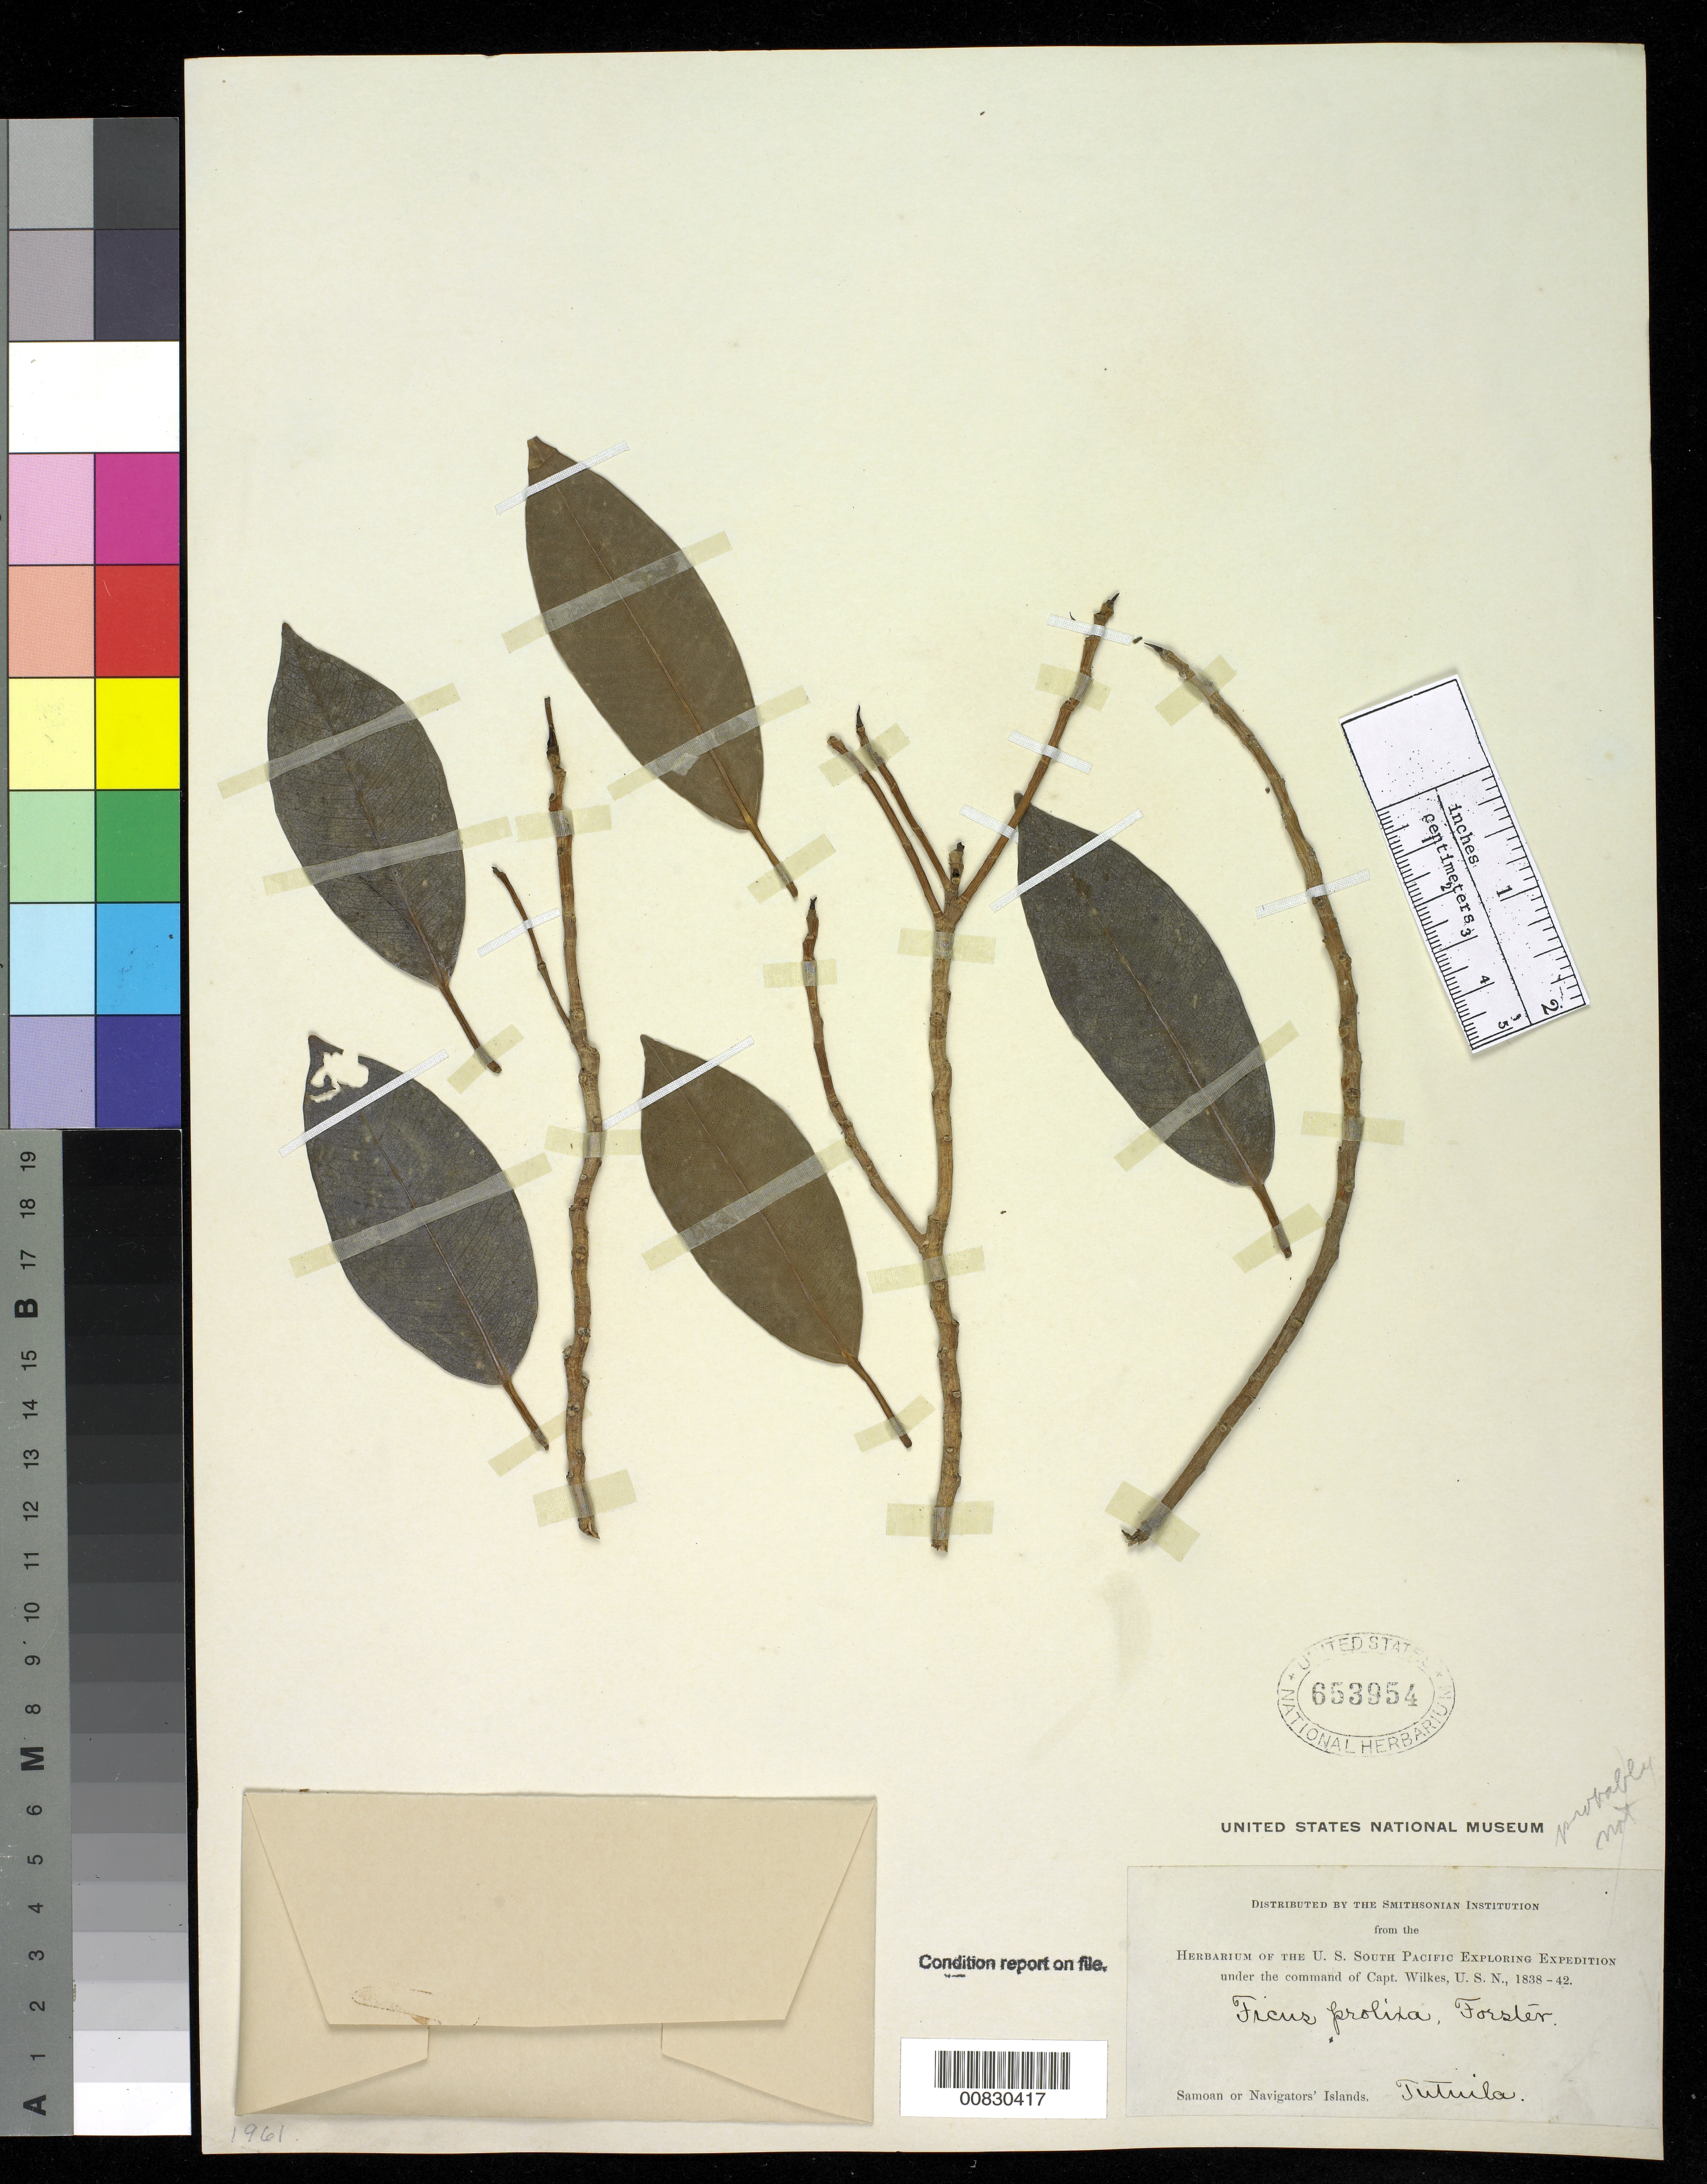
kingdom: Plantae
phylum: Tracheophyta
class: Magnoliopsida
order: Rosales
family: Moraceae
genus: Ficus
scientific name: Ficus prolixa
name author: G. Forst.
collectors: Wilkes Explor. Exped.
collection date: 1838/1842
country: American Samoa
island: Tutua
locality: Samoan to Navigator's Islands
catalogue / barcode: US 653954